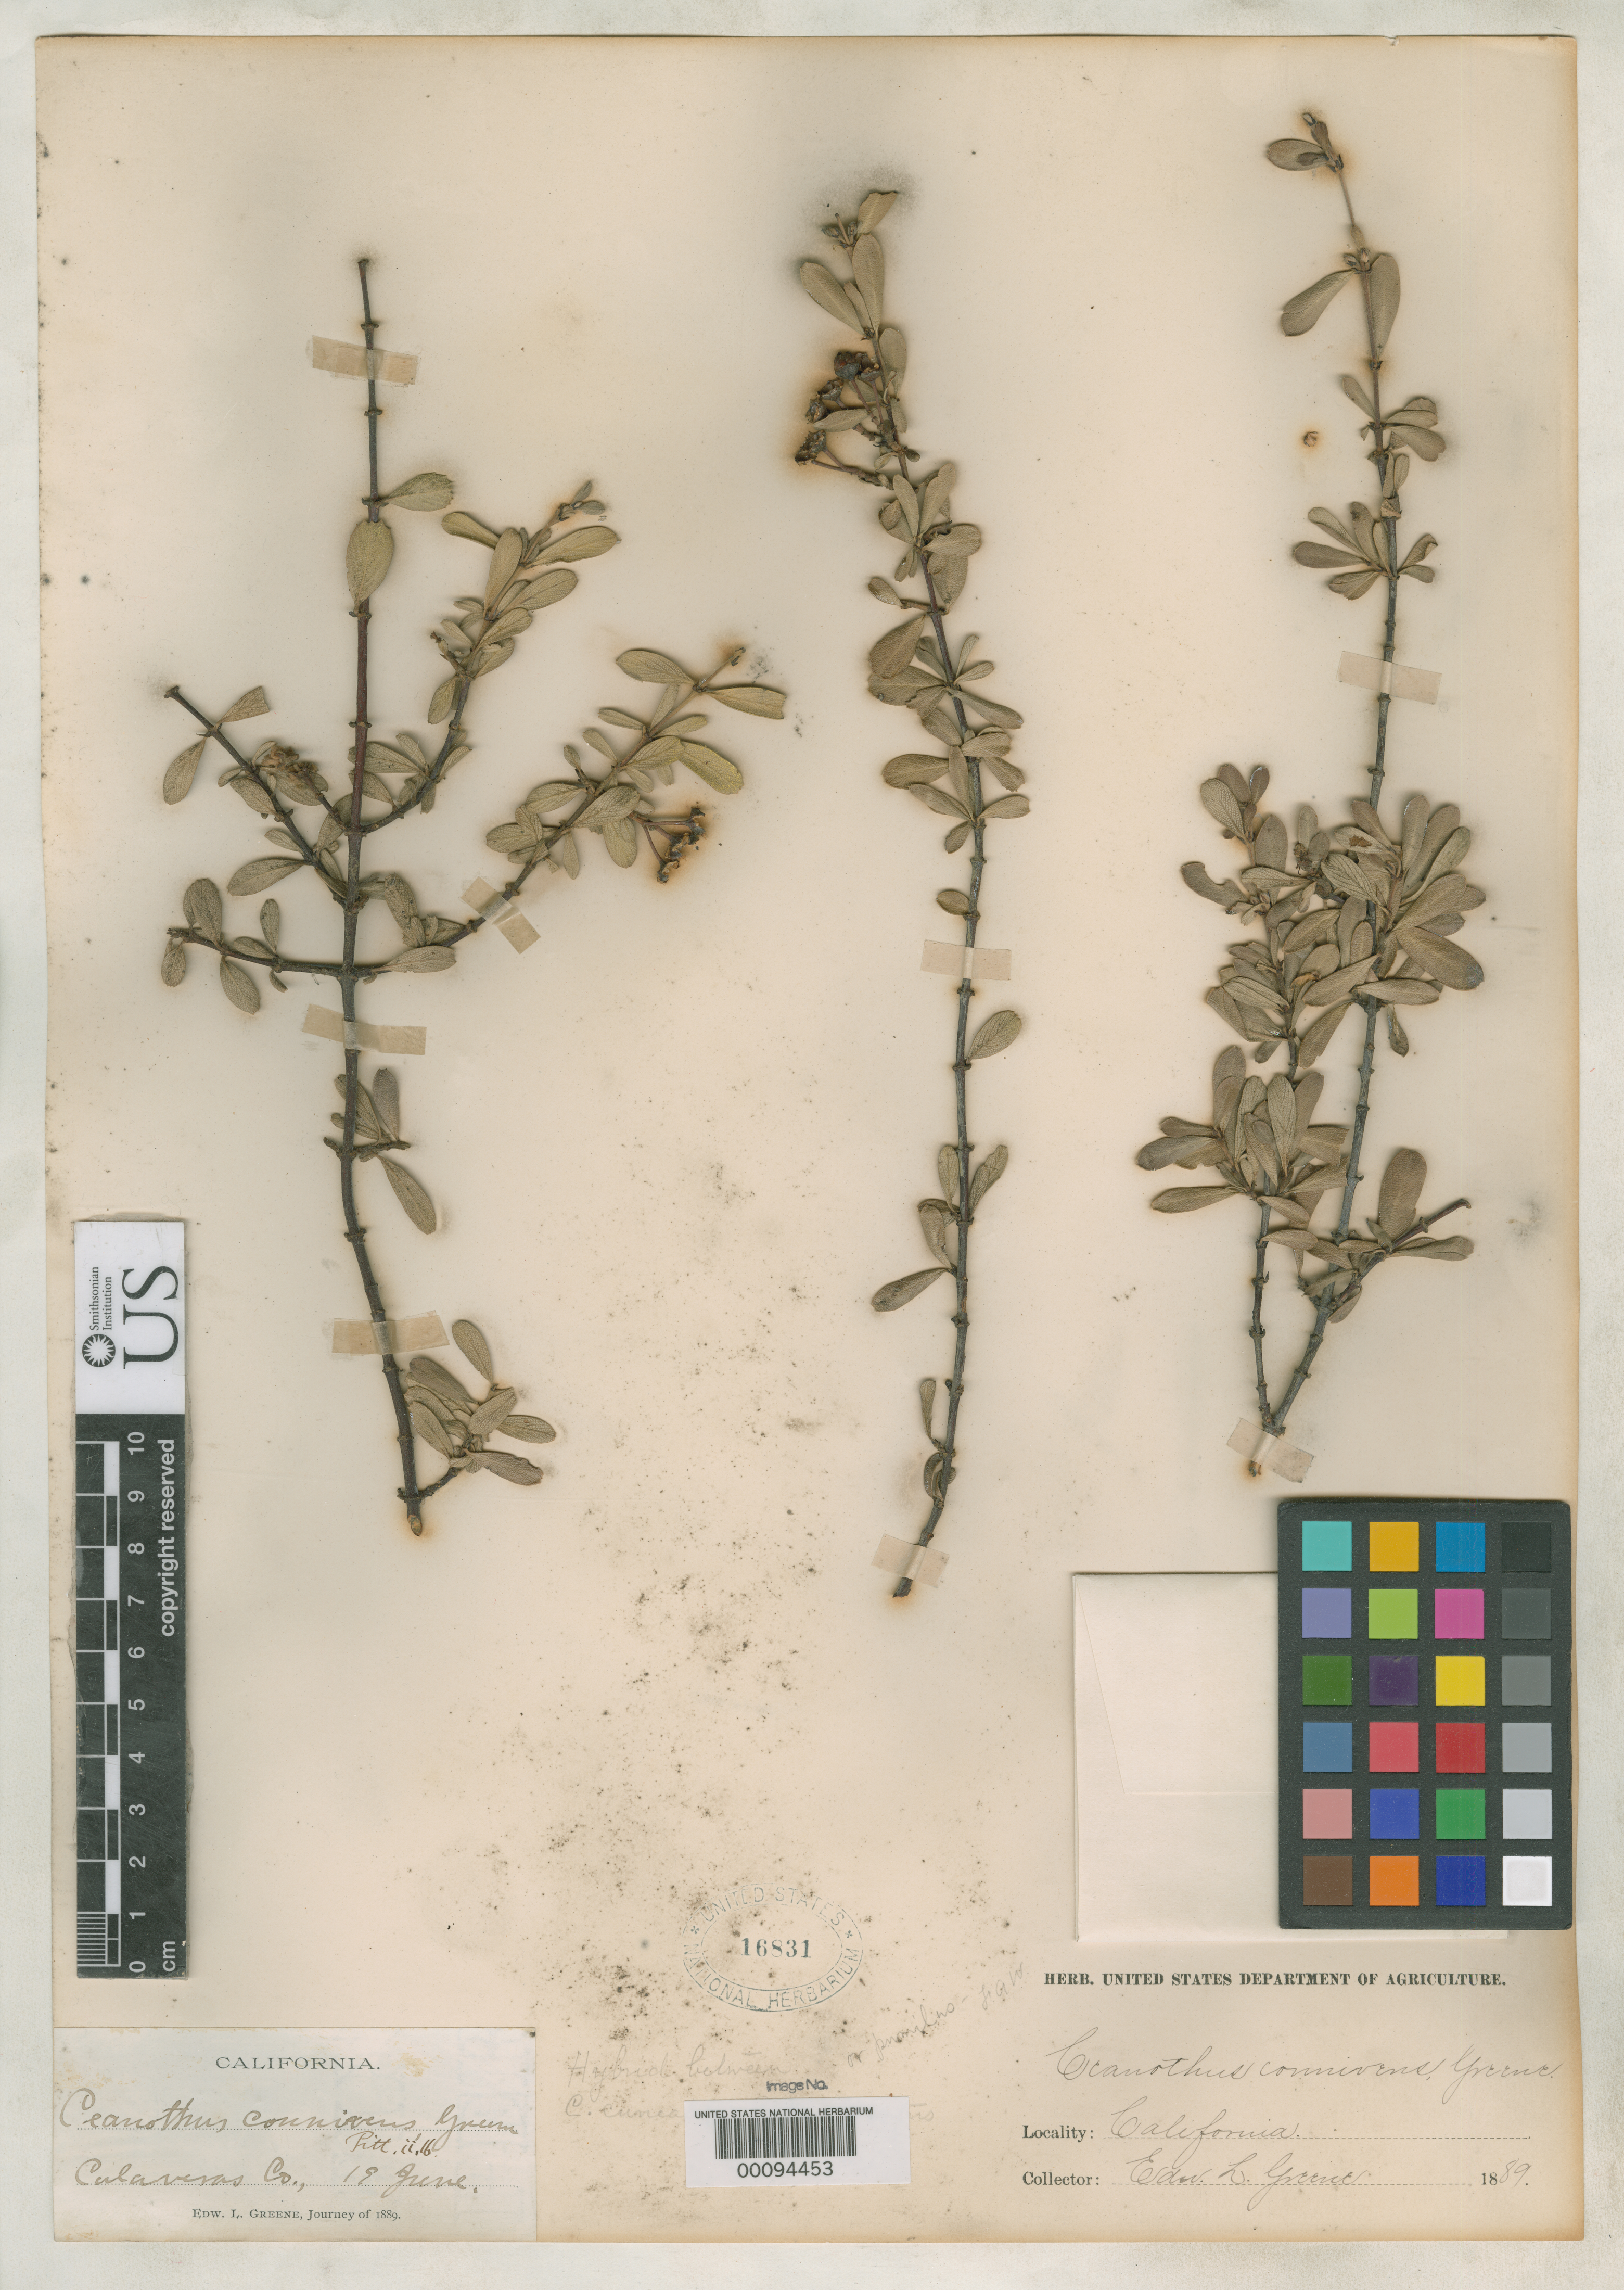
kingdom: Plantae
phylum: Tracheophyta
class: Magnoliopsida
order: Rosales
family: Rhamnaceae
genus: Ceanothus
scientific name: Ceanothus connivens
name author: Greene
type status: Holotype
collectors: E. L. Greene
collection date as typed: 19 Jun 1889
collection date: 1889-06-19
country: United States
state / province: California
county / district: Calaveras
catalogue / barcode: US 16831